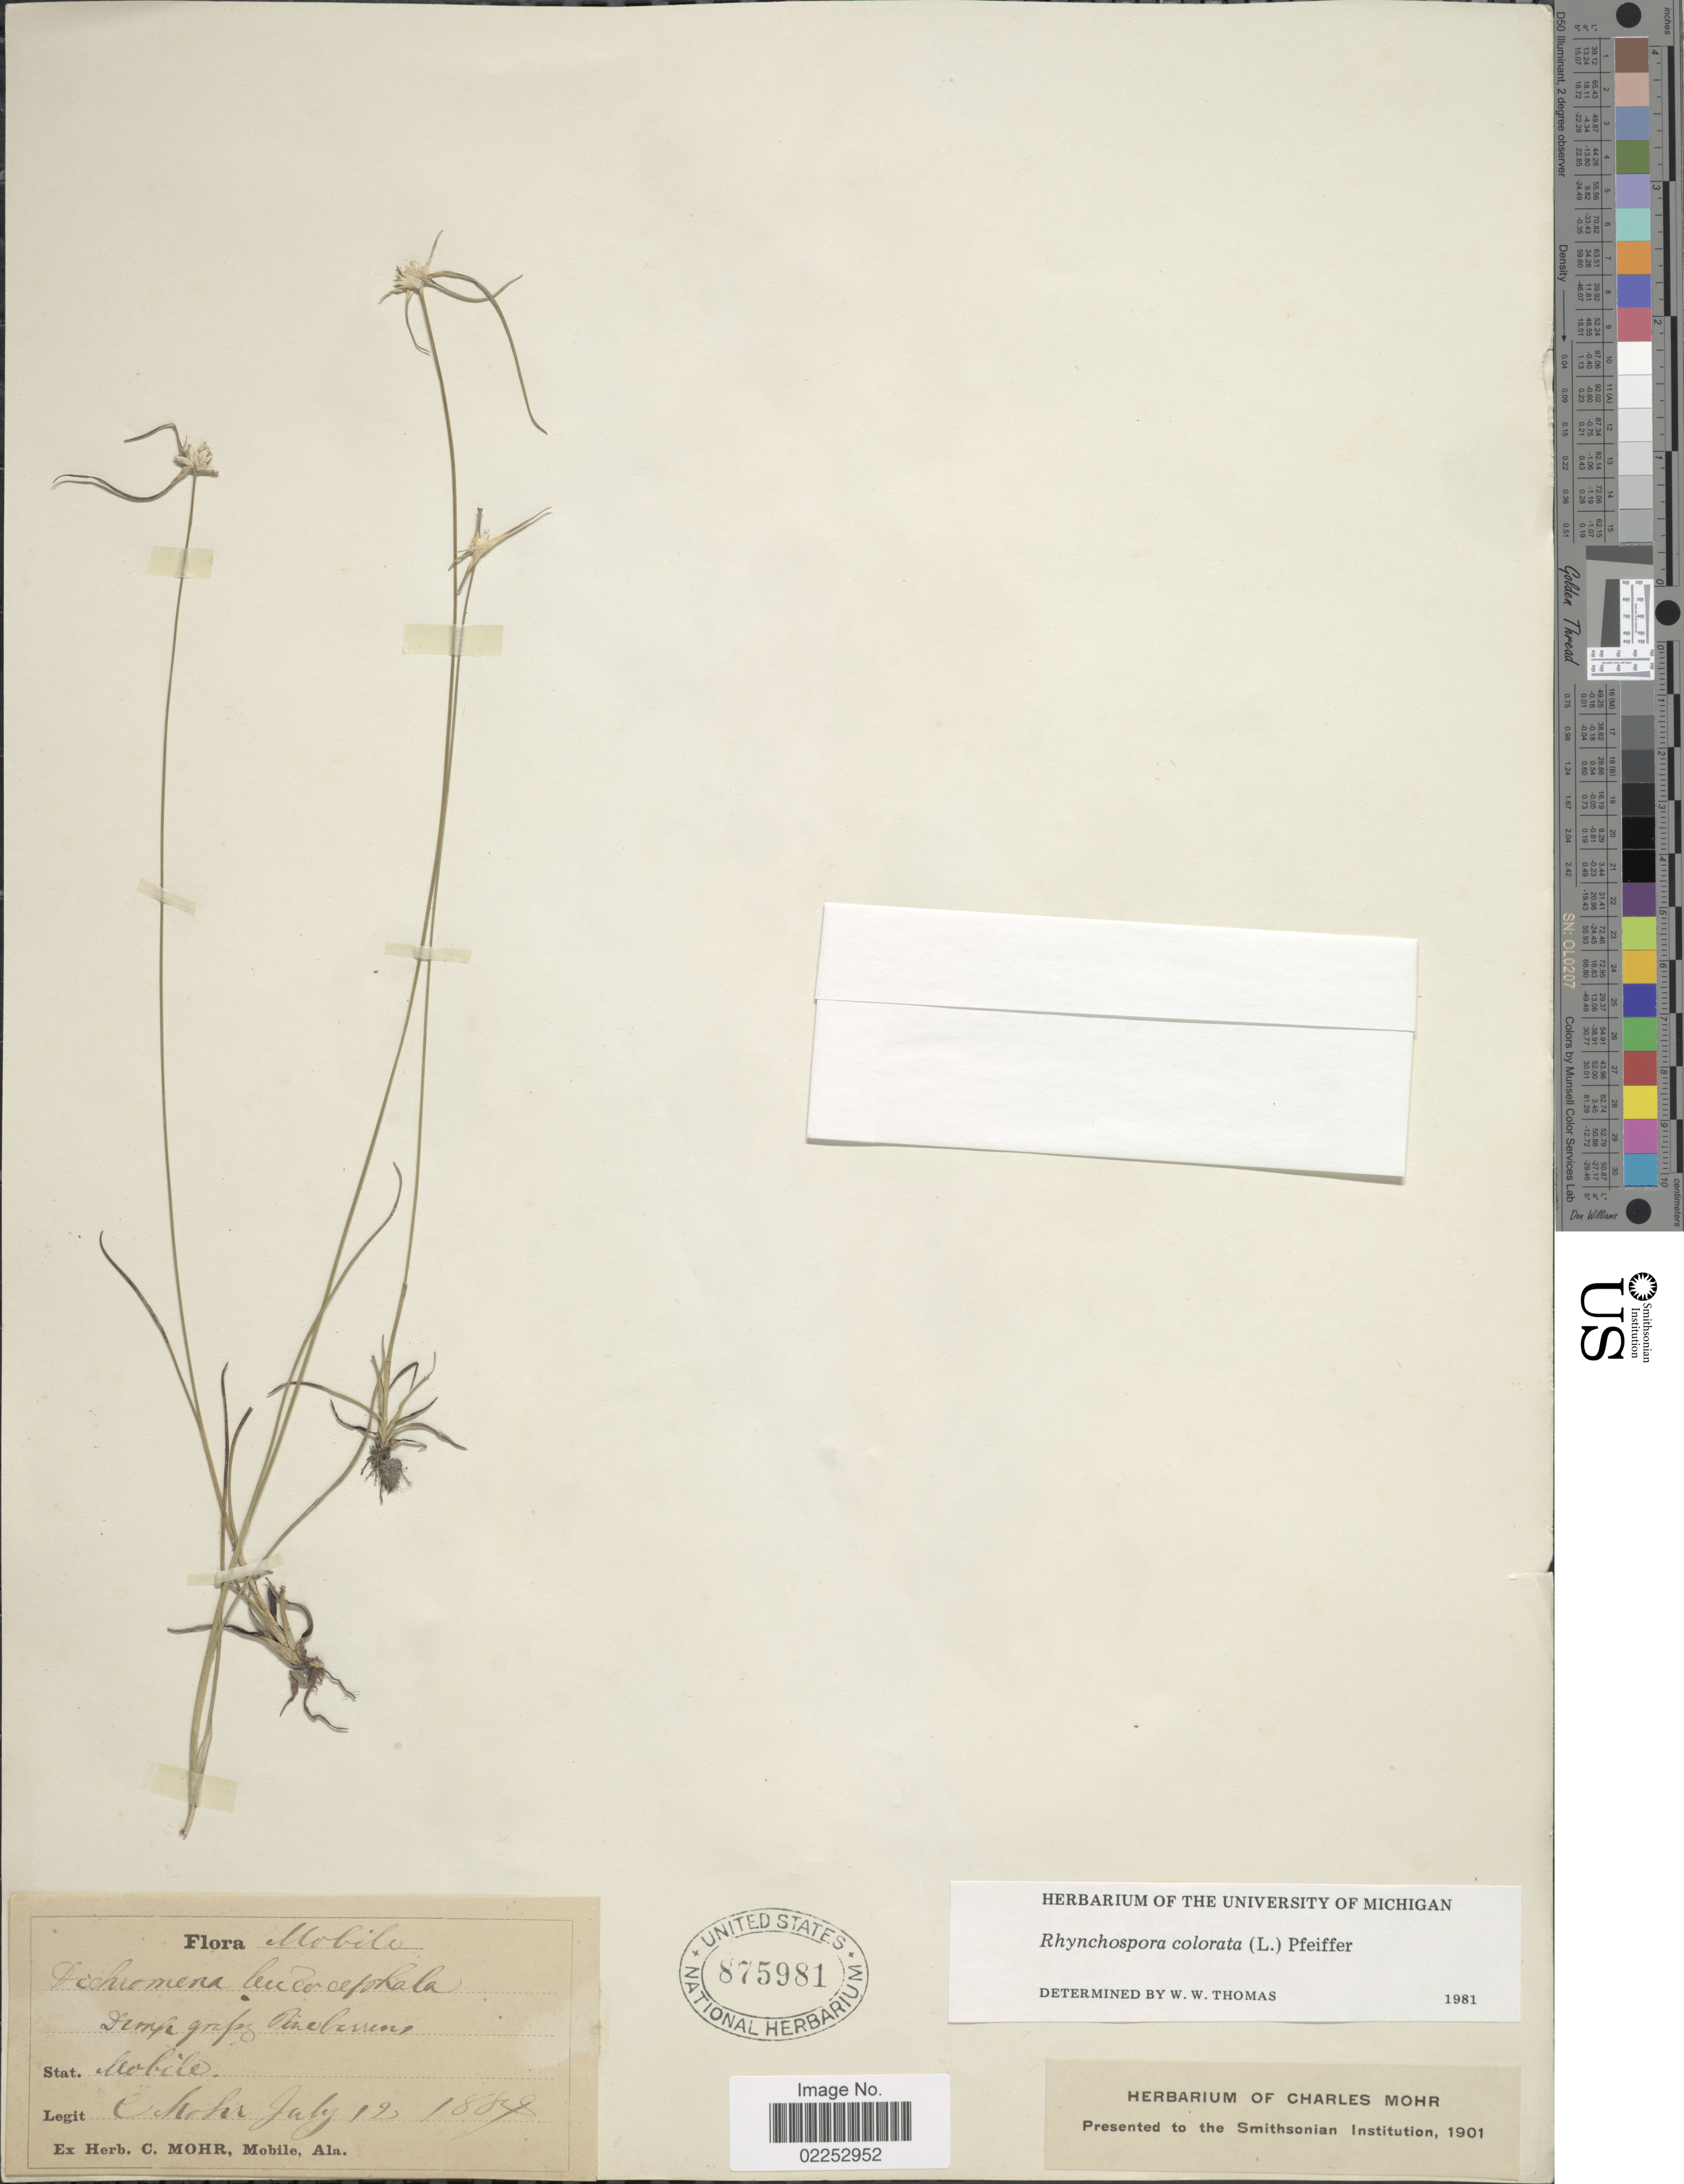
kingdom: Plantae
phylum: Tracheophyta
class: Liliopsida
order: Poales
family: Cyperaceae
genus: Rhynchospora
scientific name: Rhynchospora colorata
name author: (L.) H. Pfeiff.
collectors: Mohr, C. T. (herbarium)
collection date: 1884-07-12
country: United States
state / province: Alabama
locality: Mobile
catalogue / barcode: US 875981